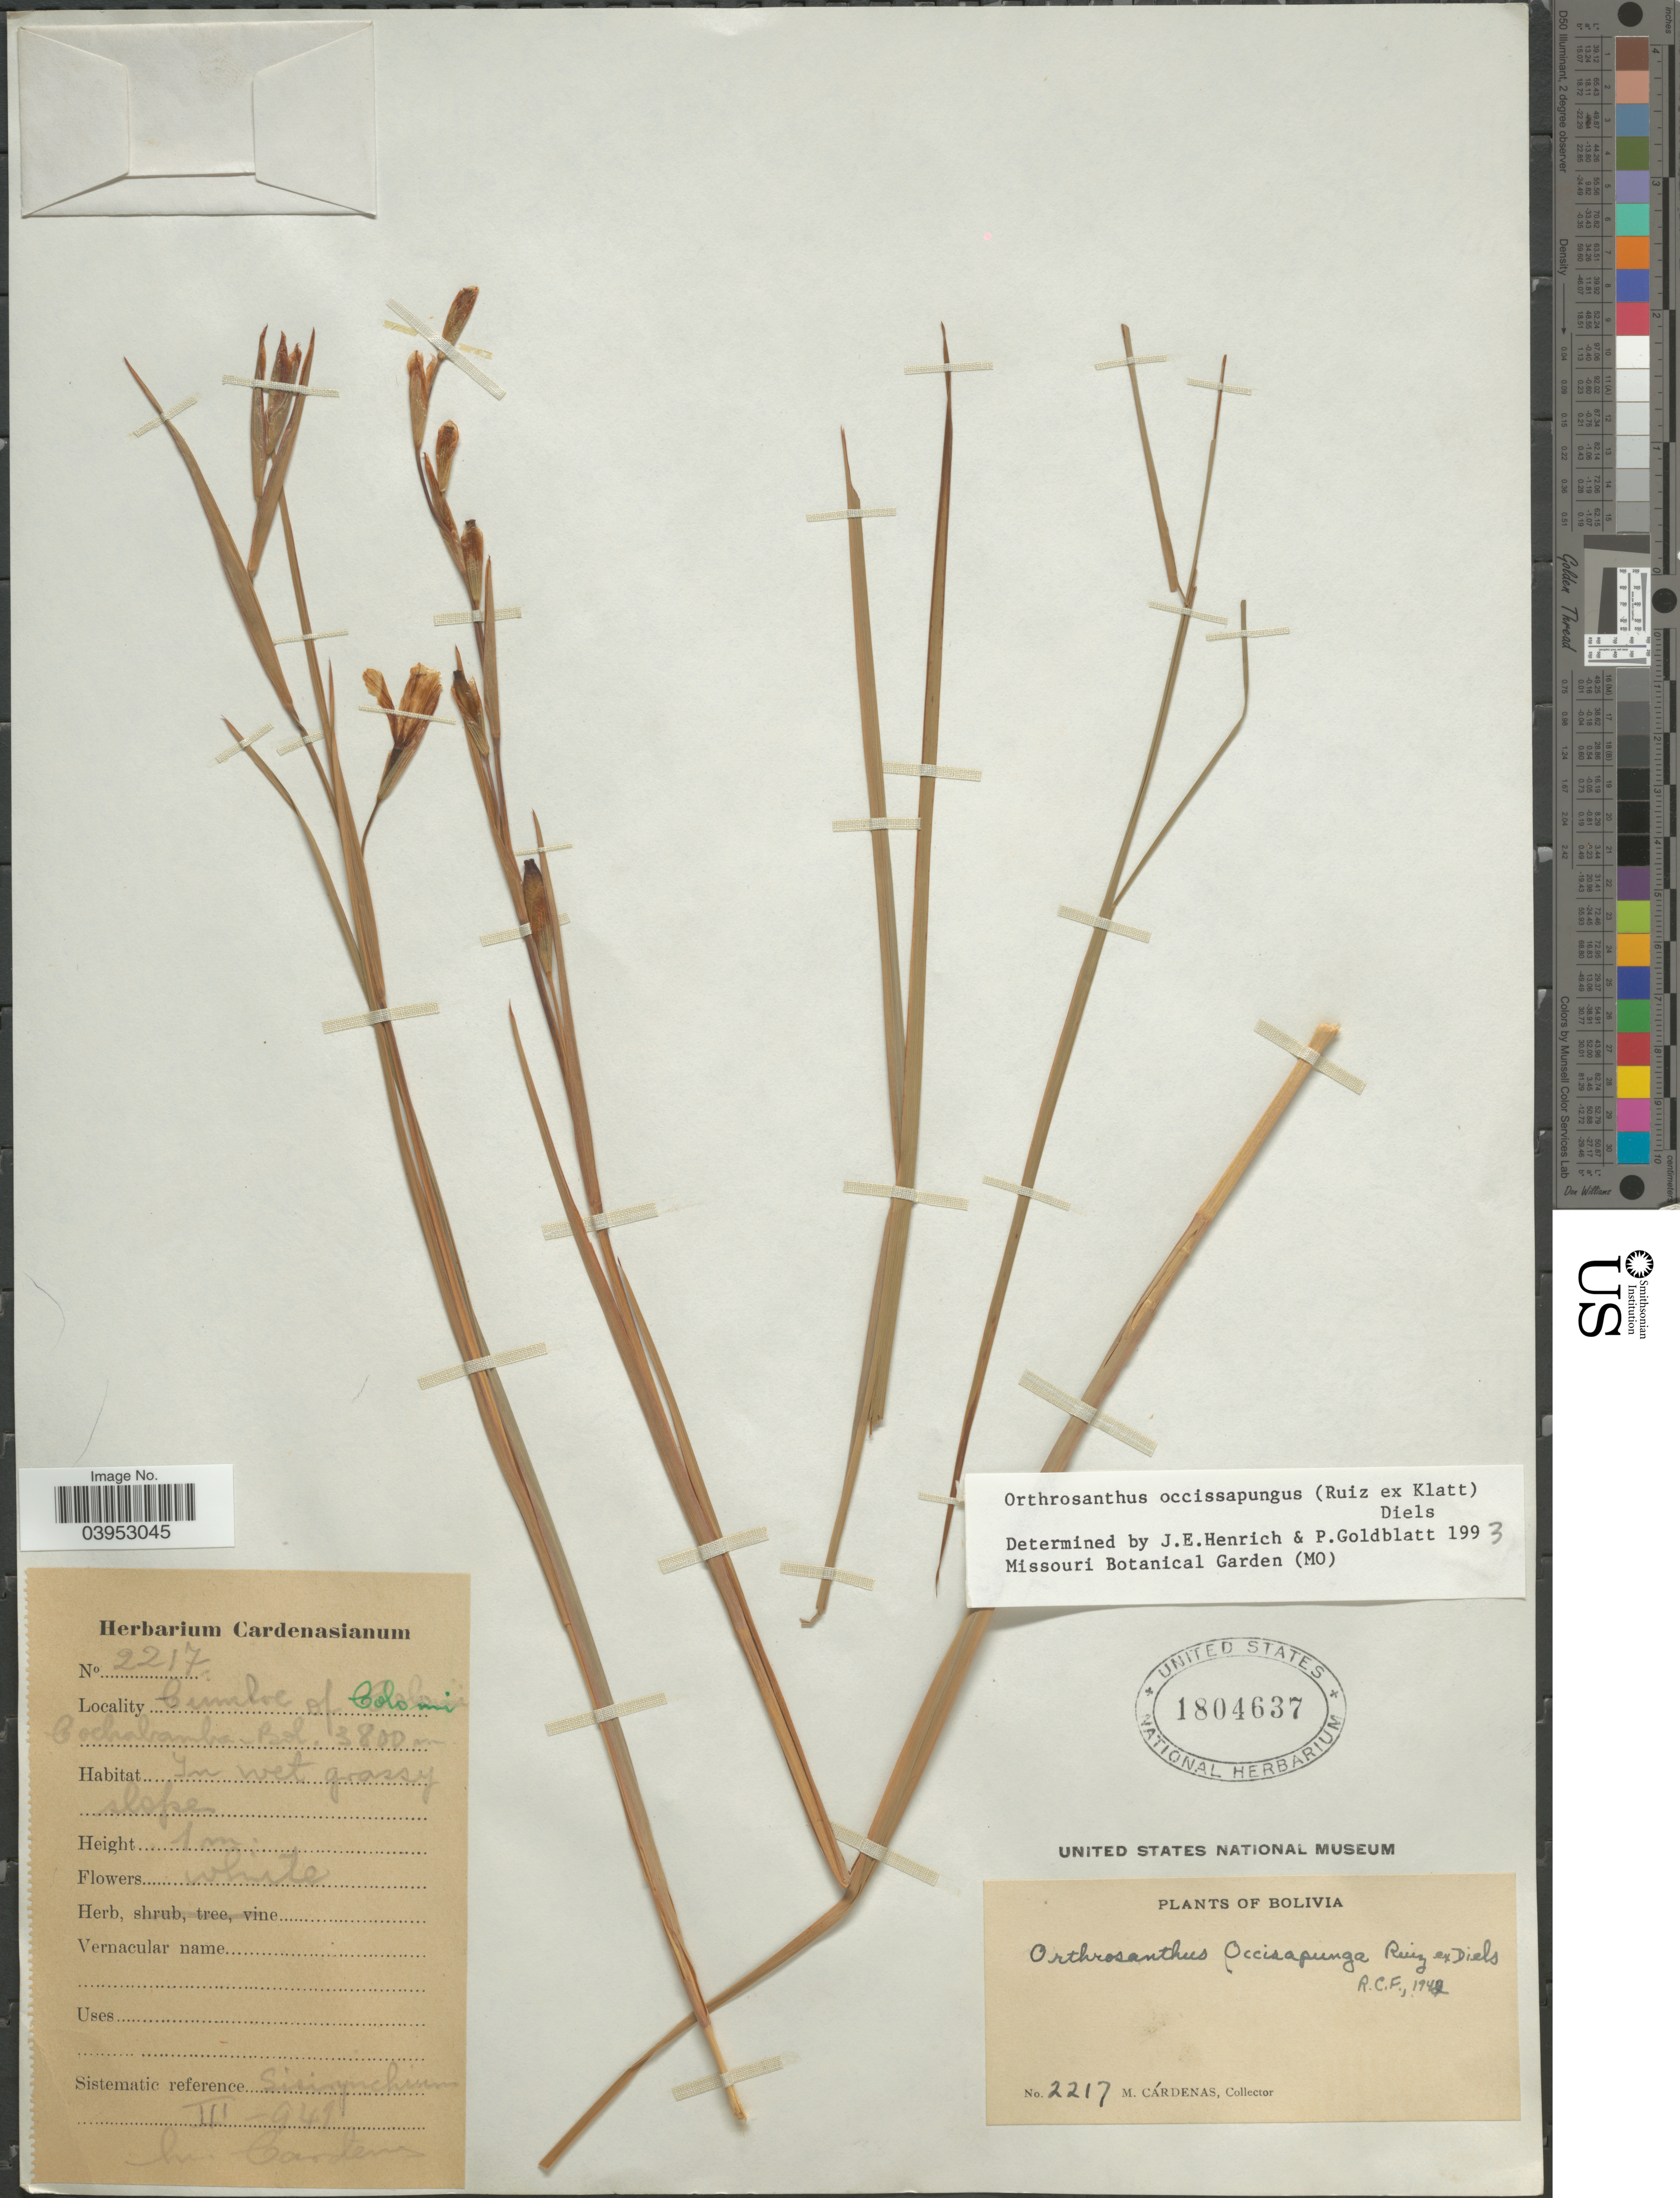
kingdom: Plantae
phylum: Tracheophyta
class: Liliopsida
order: Asparagales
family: Iridaceae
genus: Orthrosanthus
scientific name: Orthrosanthus occissapungus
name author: (Ruiz ex Klatt) Diels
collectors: M. Cárdenas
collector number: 2217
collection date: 1941-03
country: Bolivia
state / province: Cochabamba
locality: Cumbre af Colomi.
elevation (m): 3800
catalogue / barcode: US 1804637